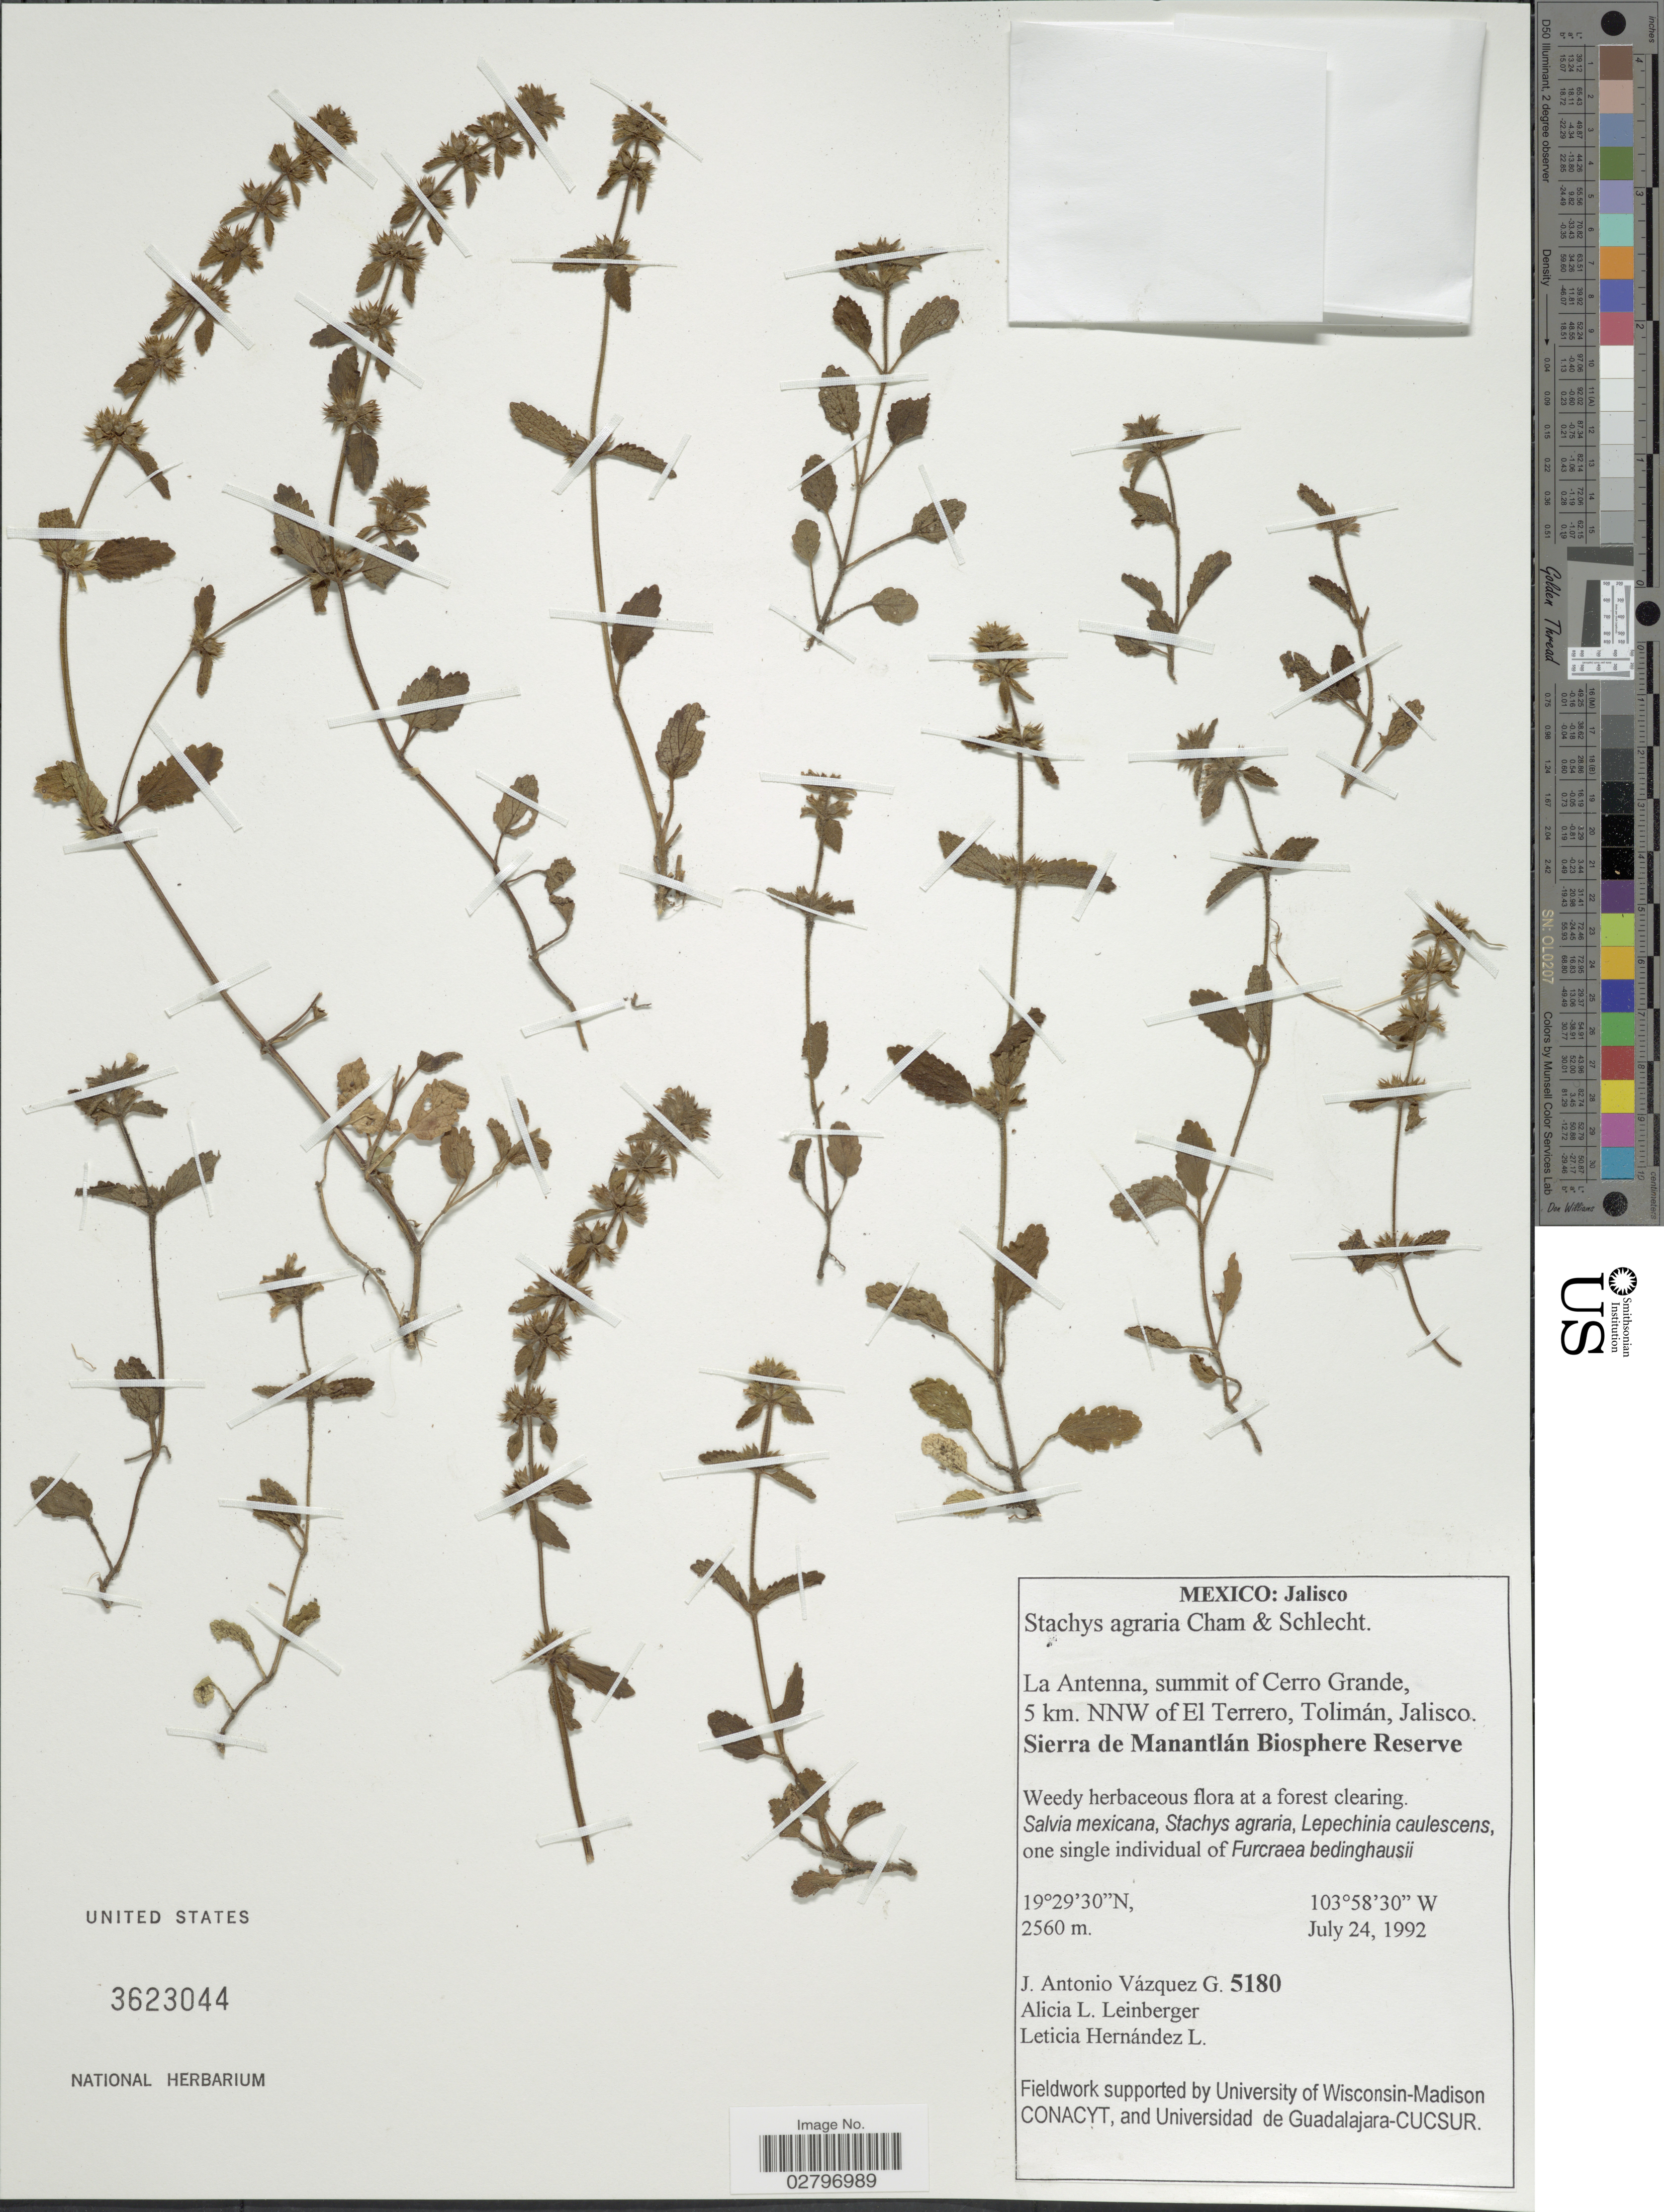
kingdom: Plantae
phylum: Tracheophyta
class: Magnoliopsida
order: Lamiales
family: Lamiaceae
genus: Stachys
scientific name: Stachys agraria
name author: Schltdl. & Cham.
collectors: J. A. Vázquez G., A. Leinberger & L. Hernandez L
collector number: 5180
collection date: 1992-07-24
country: Mexico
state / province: Jalisco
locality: La Antenna, summit of Cerro Grande, 5 km. NNW of El Terrero, Tolimán, Jalisco, Sierra de Manantlán Biosphere Reserve.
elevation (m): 2560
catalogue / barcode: US 3623044